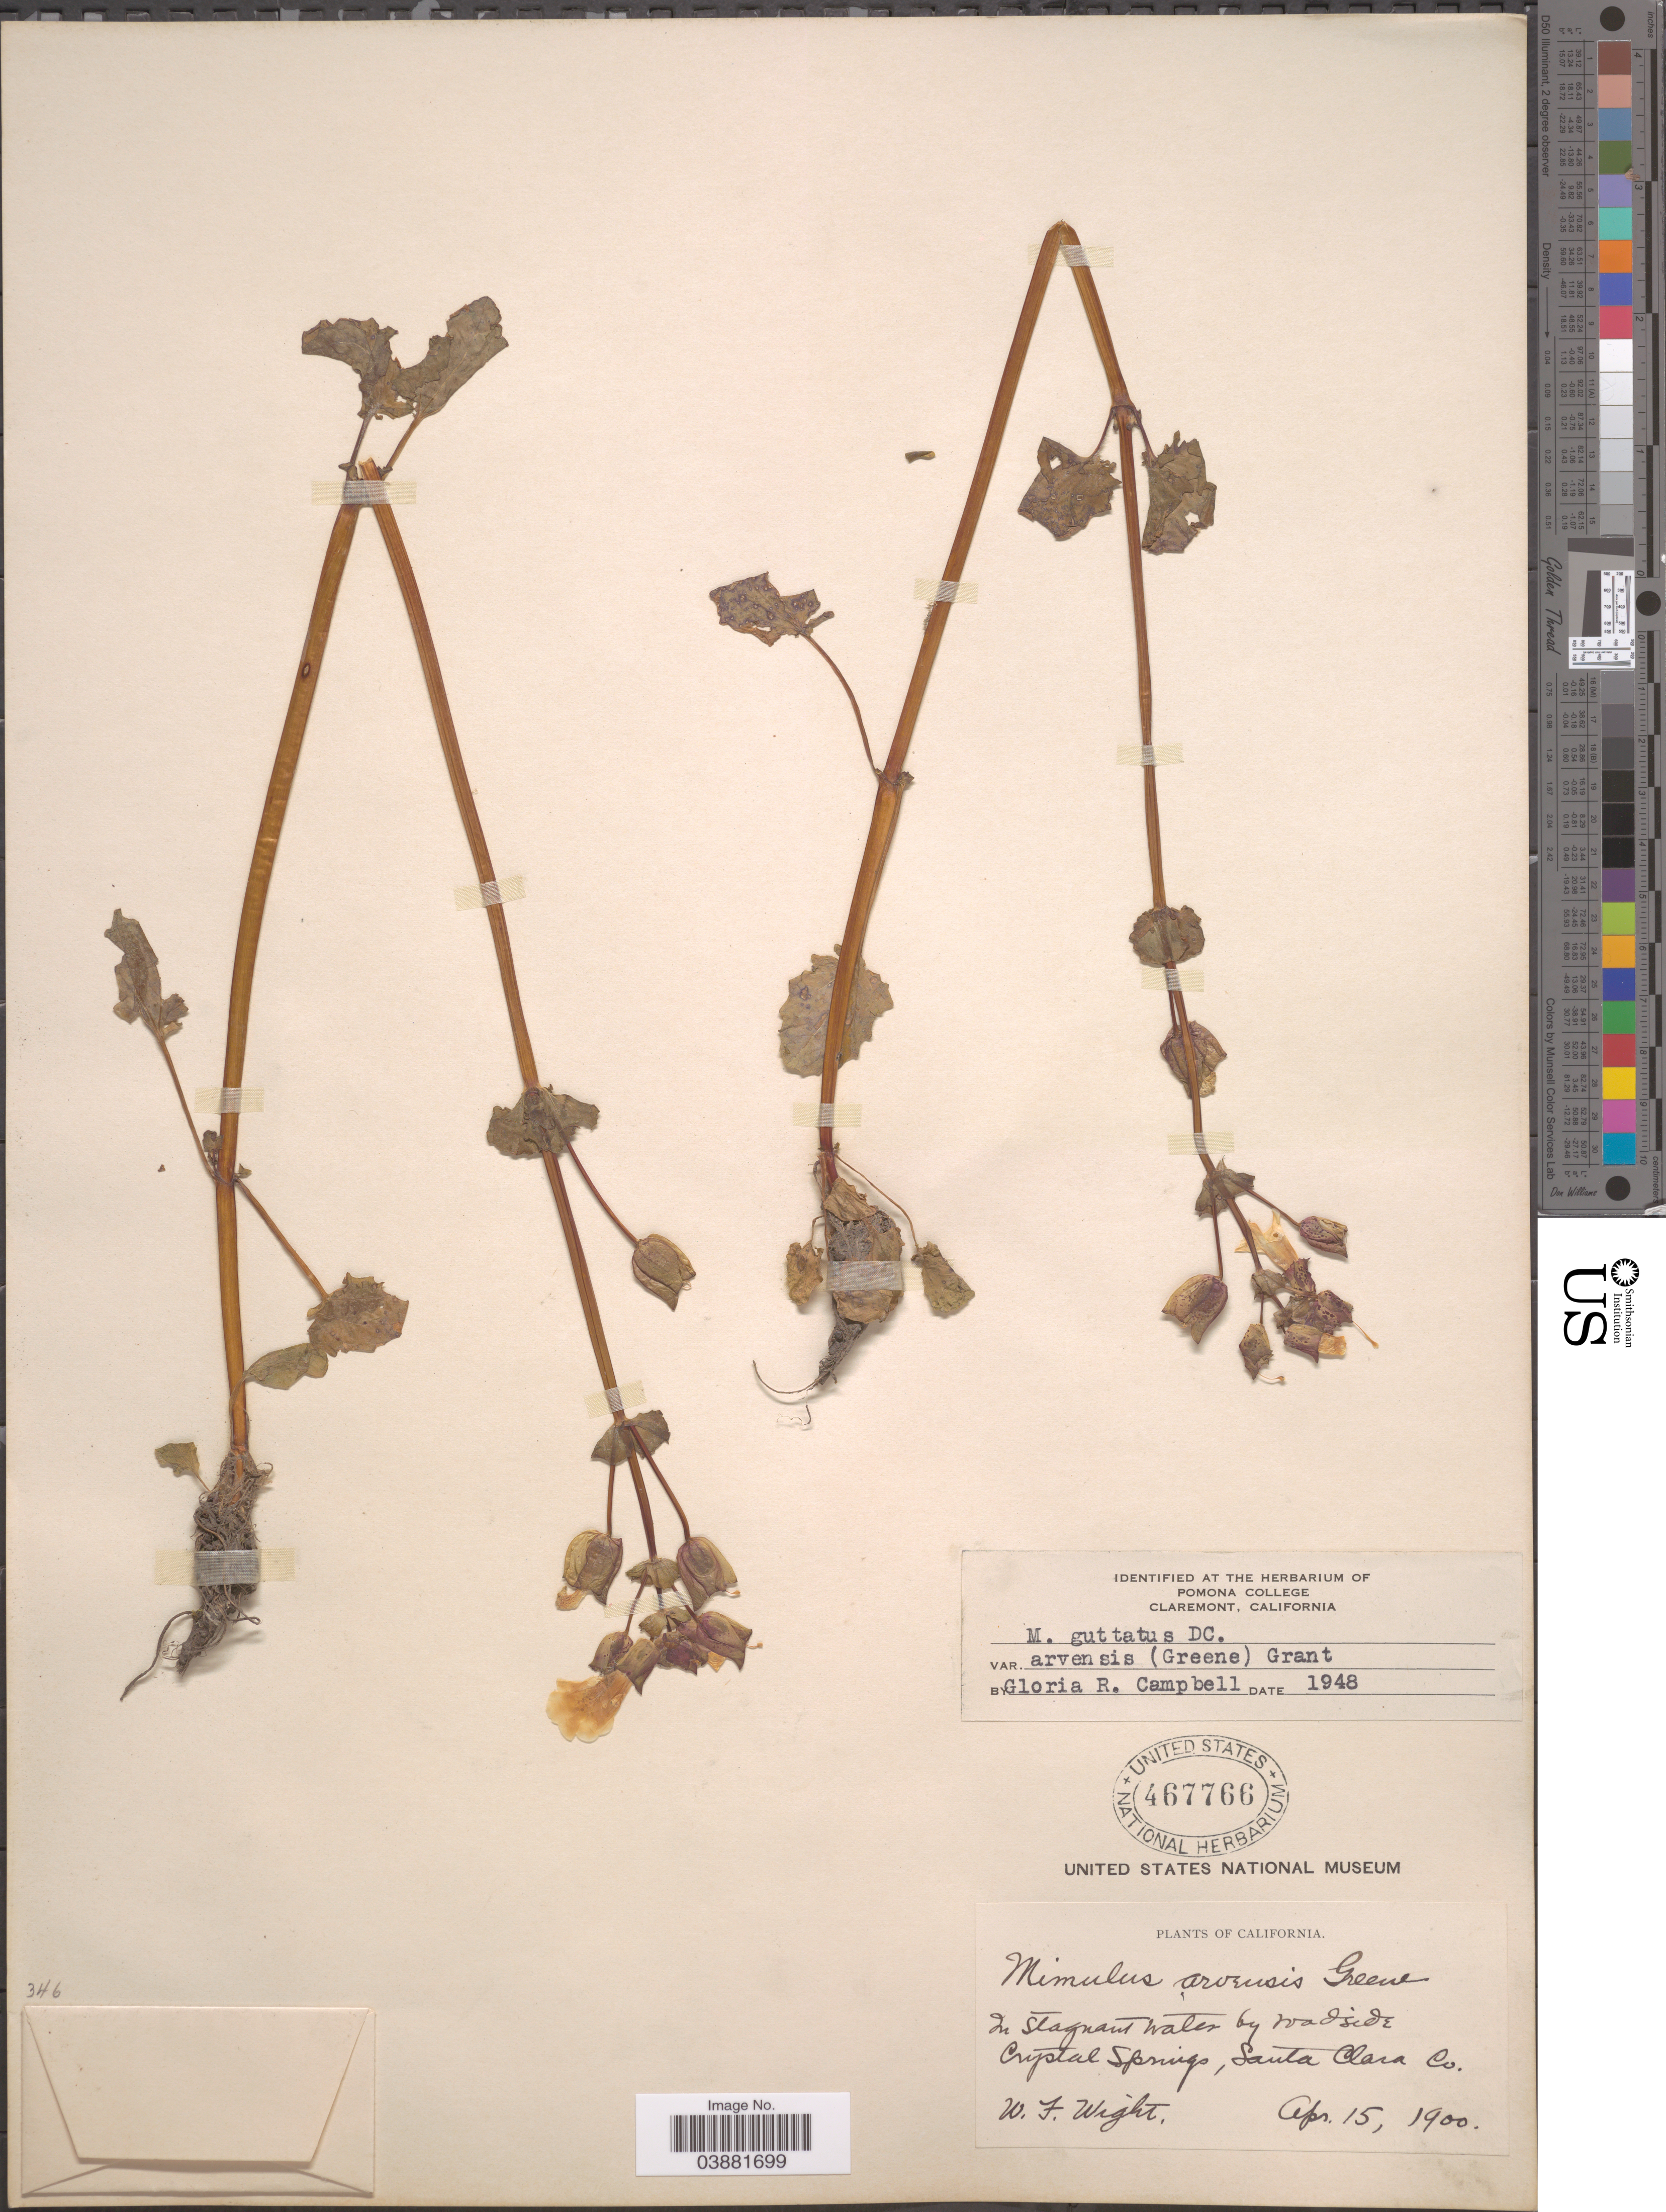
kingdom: Plantae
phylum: Tracheophyta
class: Magnoliopsida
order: Lamiales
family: Phrymaceae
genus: Mimulus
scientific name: Mimulus guttatus var. arvensis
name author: (Greene) A.L. Grant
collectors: W. Wight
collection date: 1900-04-15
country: United States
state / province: California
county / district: Santa Clara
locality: Crystal Springs, Santa Clara Co.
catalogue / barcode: US 467766